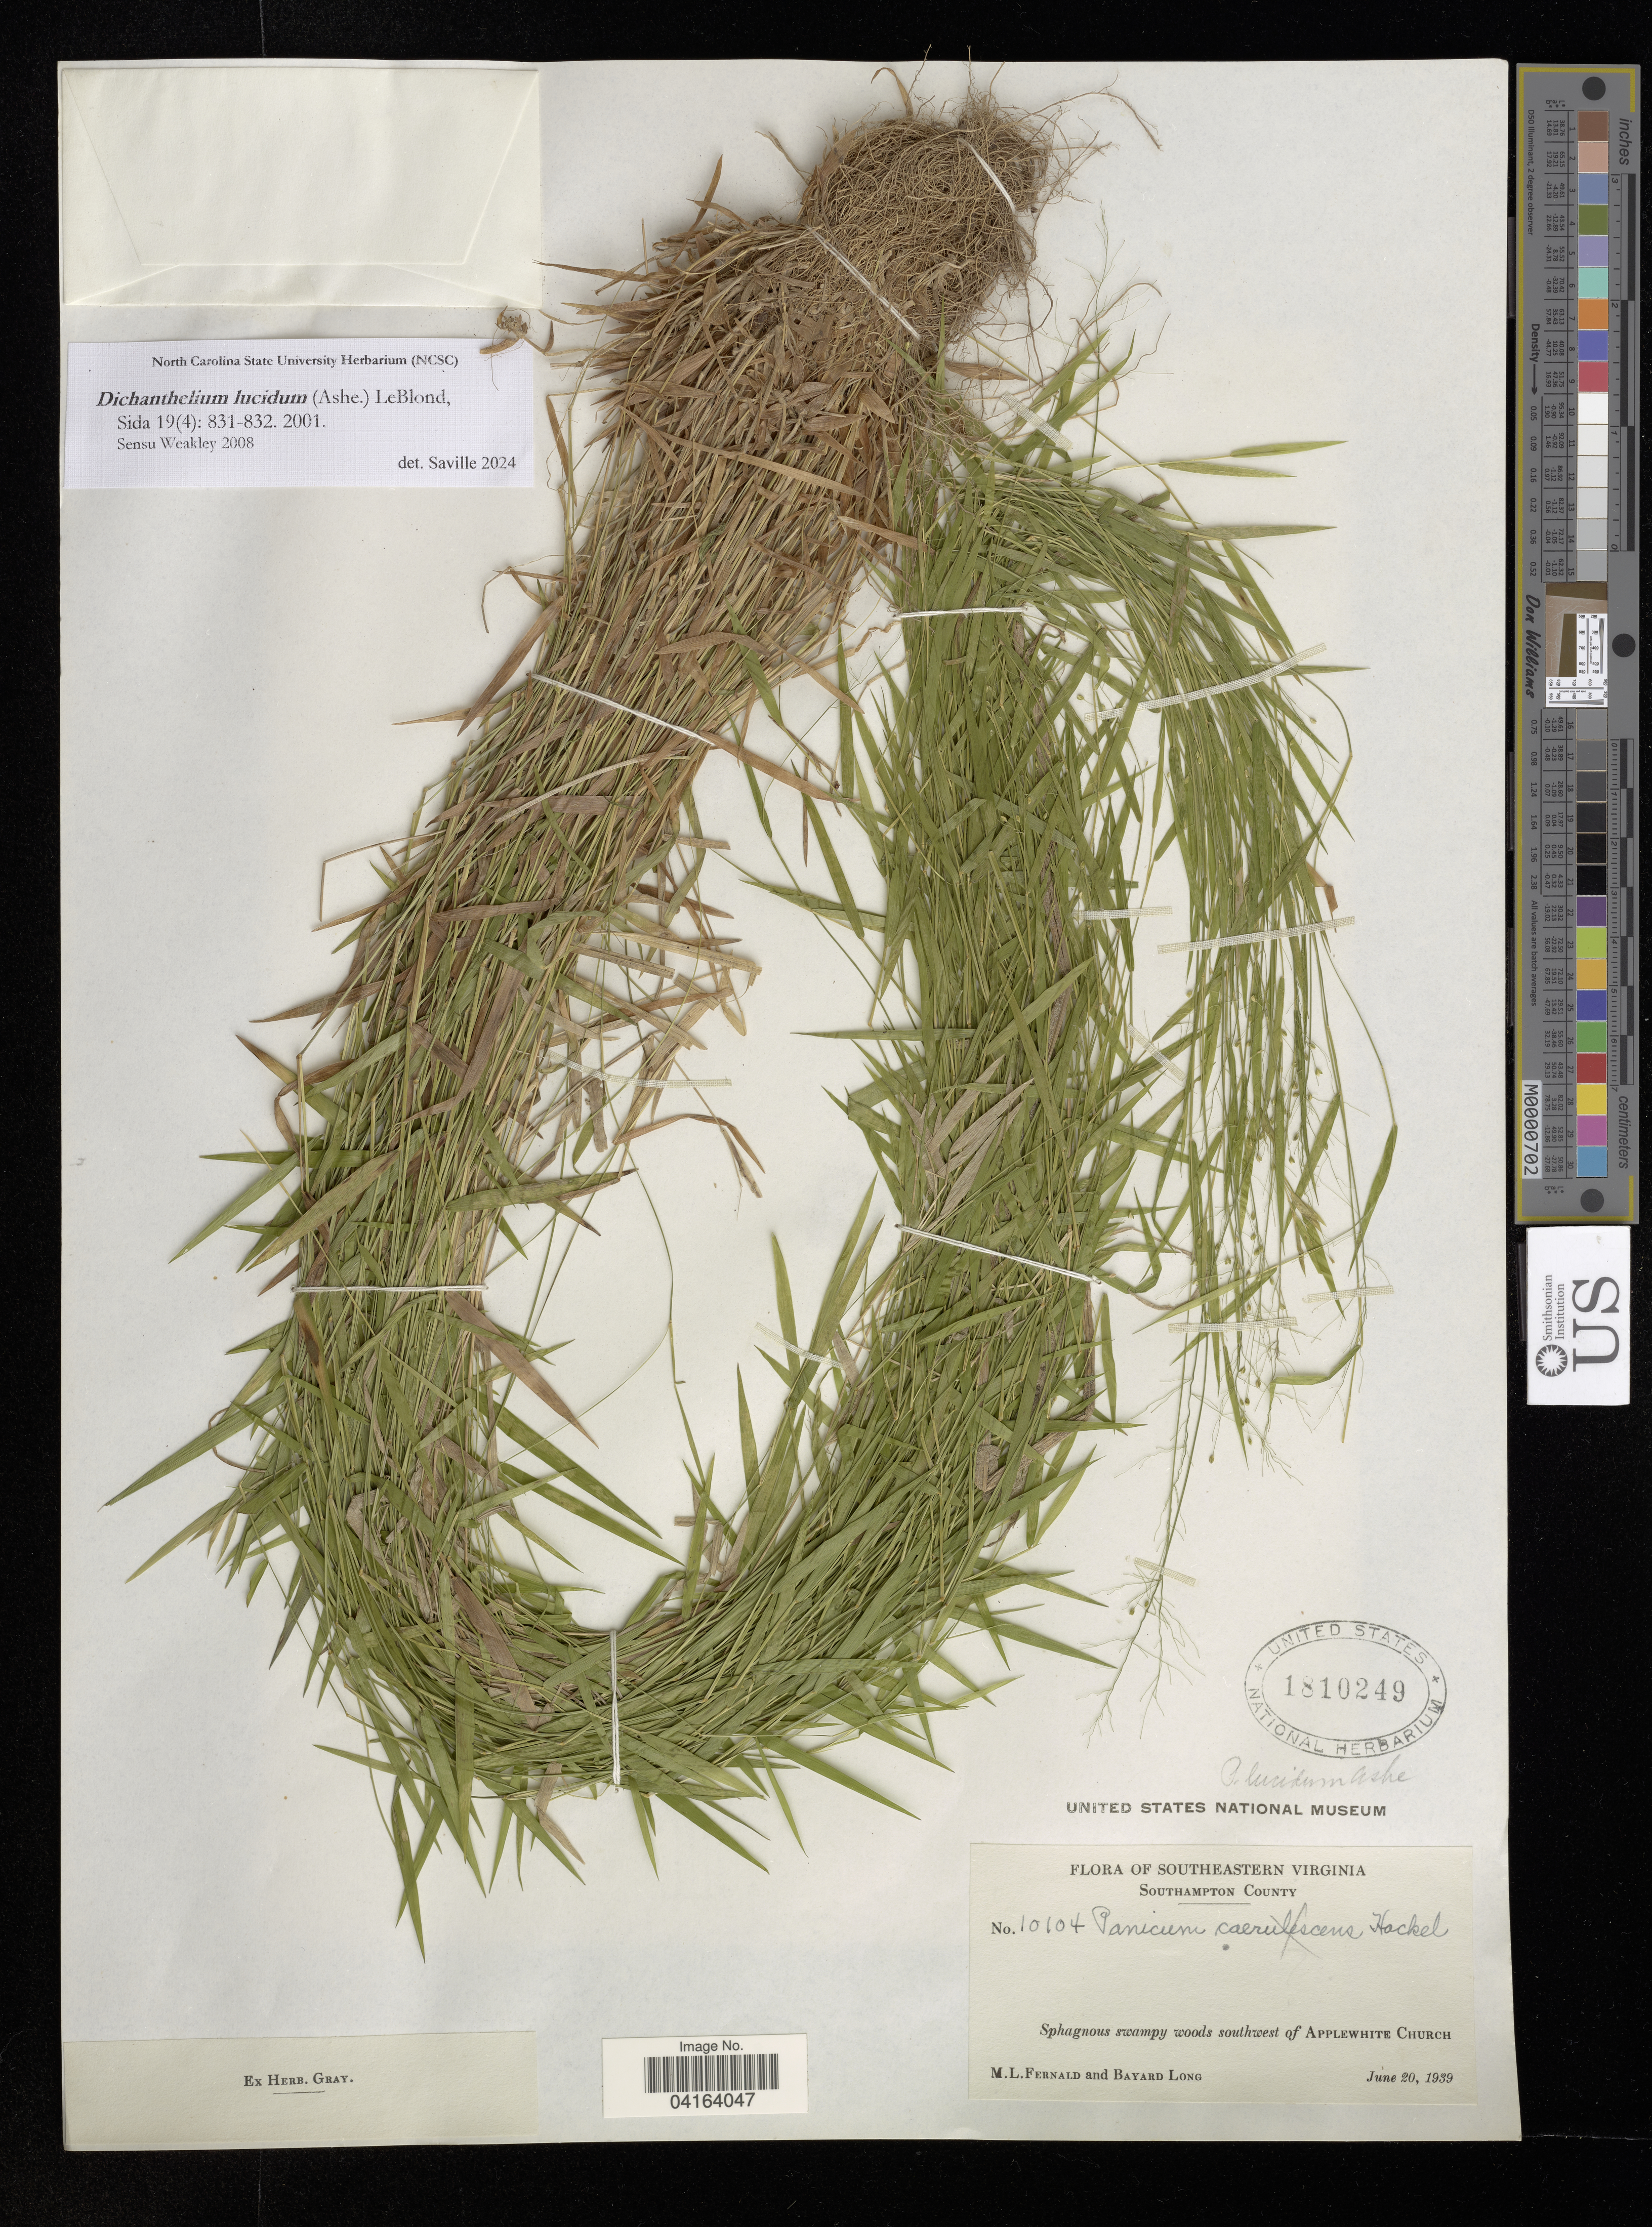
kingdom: Plantae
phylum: Tracheophyta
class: Liliopsida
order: Poales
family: Poaceae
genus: Dichanthelium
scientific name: Dichanthelium lucidum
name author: (Ashe) LeBlond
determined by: Saville, A. C., (NCSC), North Carolina State University (UNITED STATES)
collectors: M. L. Fernald & B. Long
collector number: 10104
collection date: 1939-06-20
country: United States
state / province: Virginia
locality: Southeastern Virginia ?. Southampton County. Sphagnous swampy woods southwest of Applewhite Church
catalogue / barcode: US 1810249